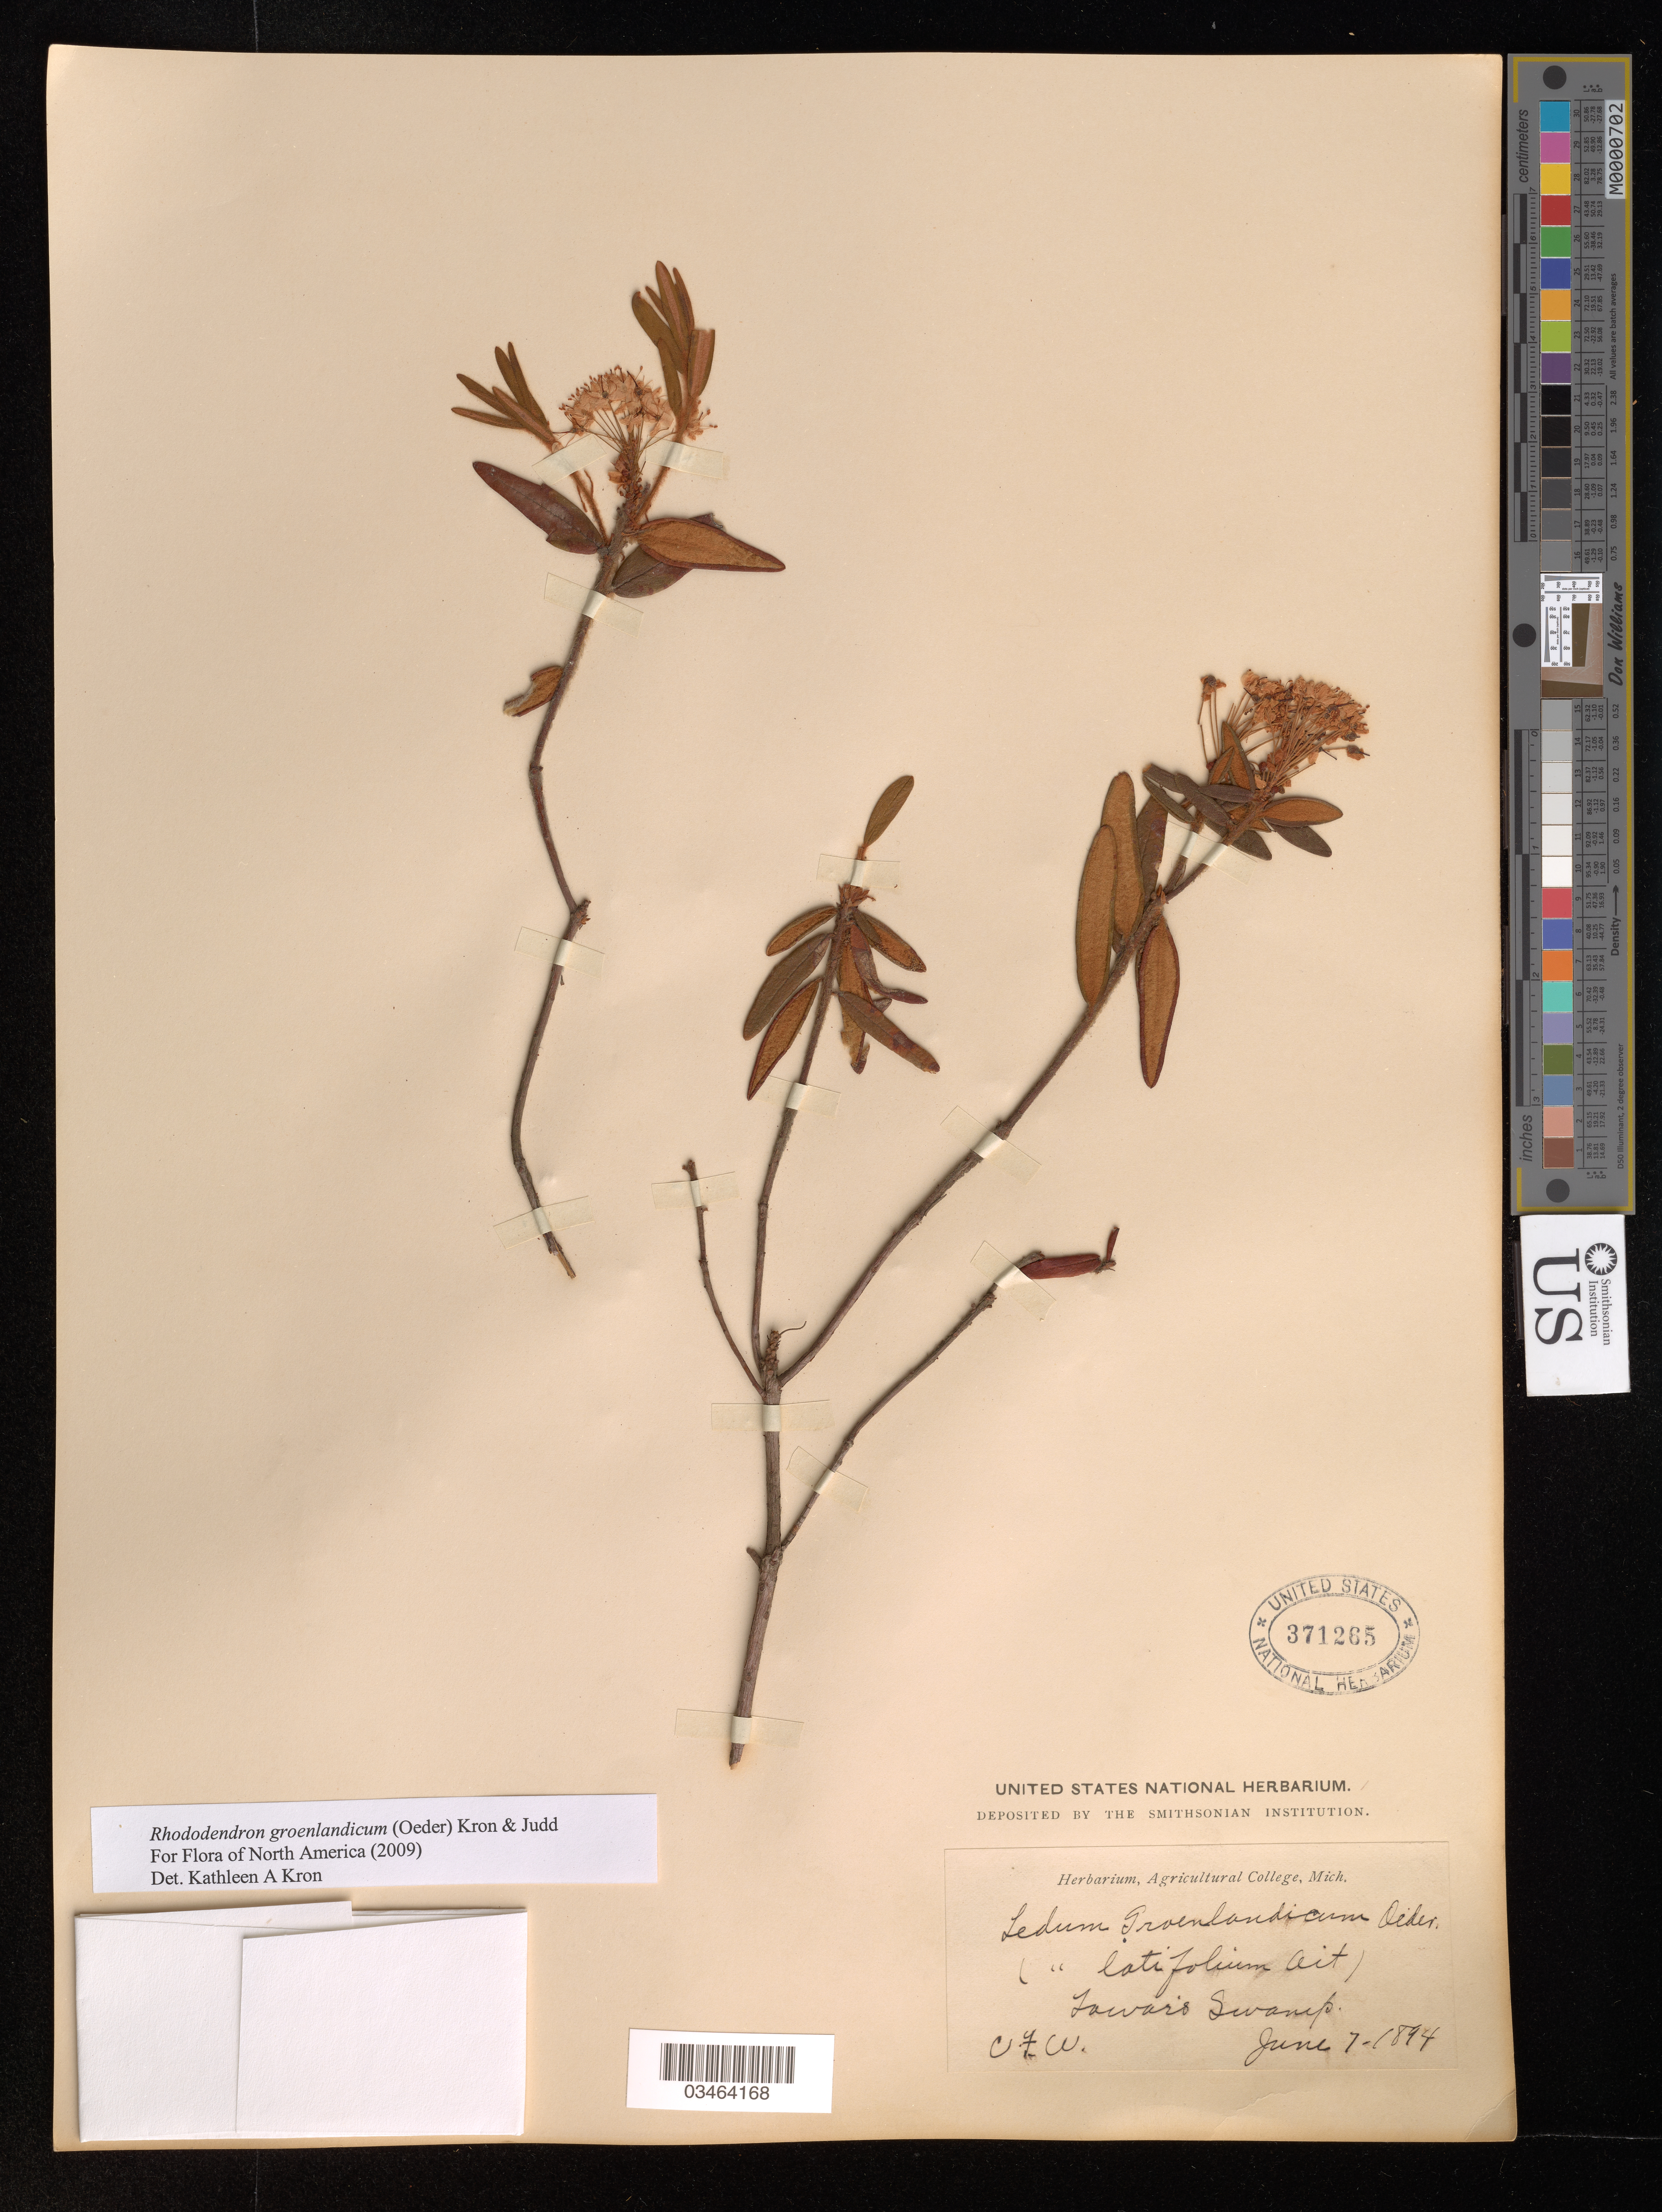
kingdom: Plantae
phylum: Tracheophyta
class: Magnoliopsida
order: Ericales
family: Ericaceae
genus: Rhododendron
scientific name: Rhododendron groenlandicum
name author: (Oeder) Kron & Judd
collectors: C. F. W.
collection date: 1894-06-07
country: United States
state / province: Michigan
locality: Towar's Swamp.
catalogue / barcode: US 371265